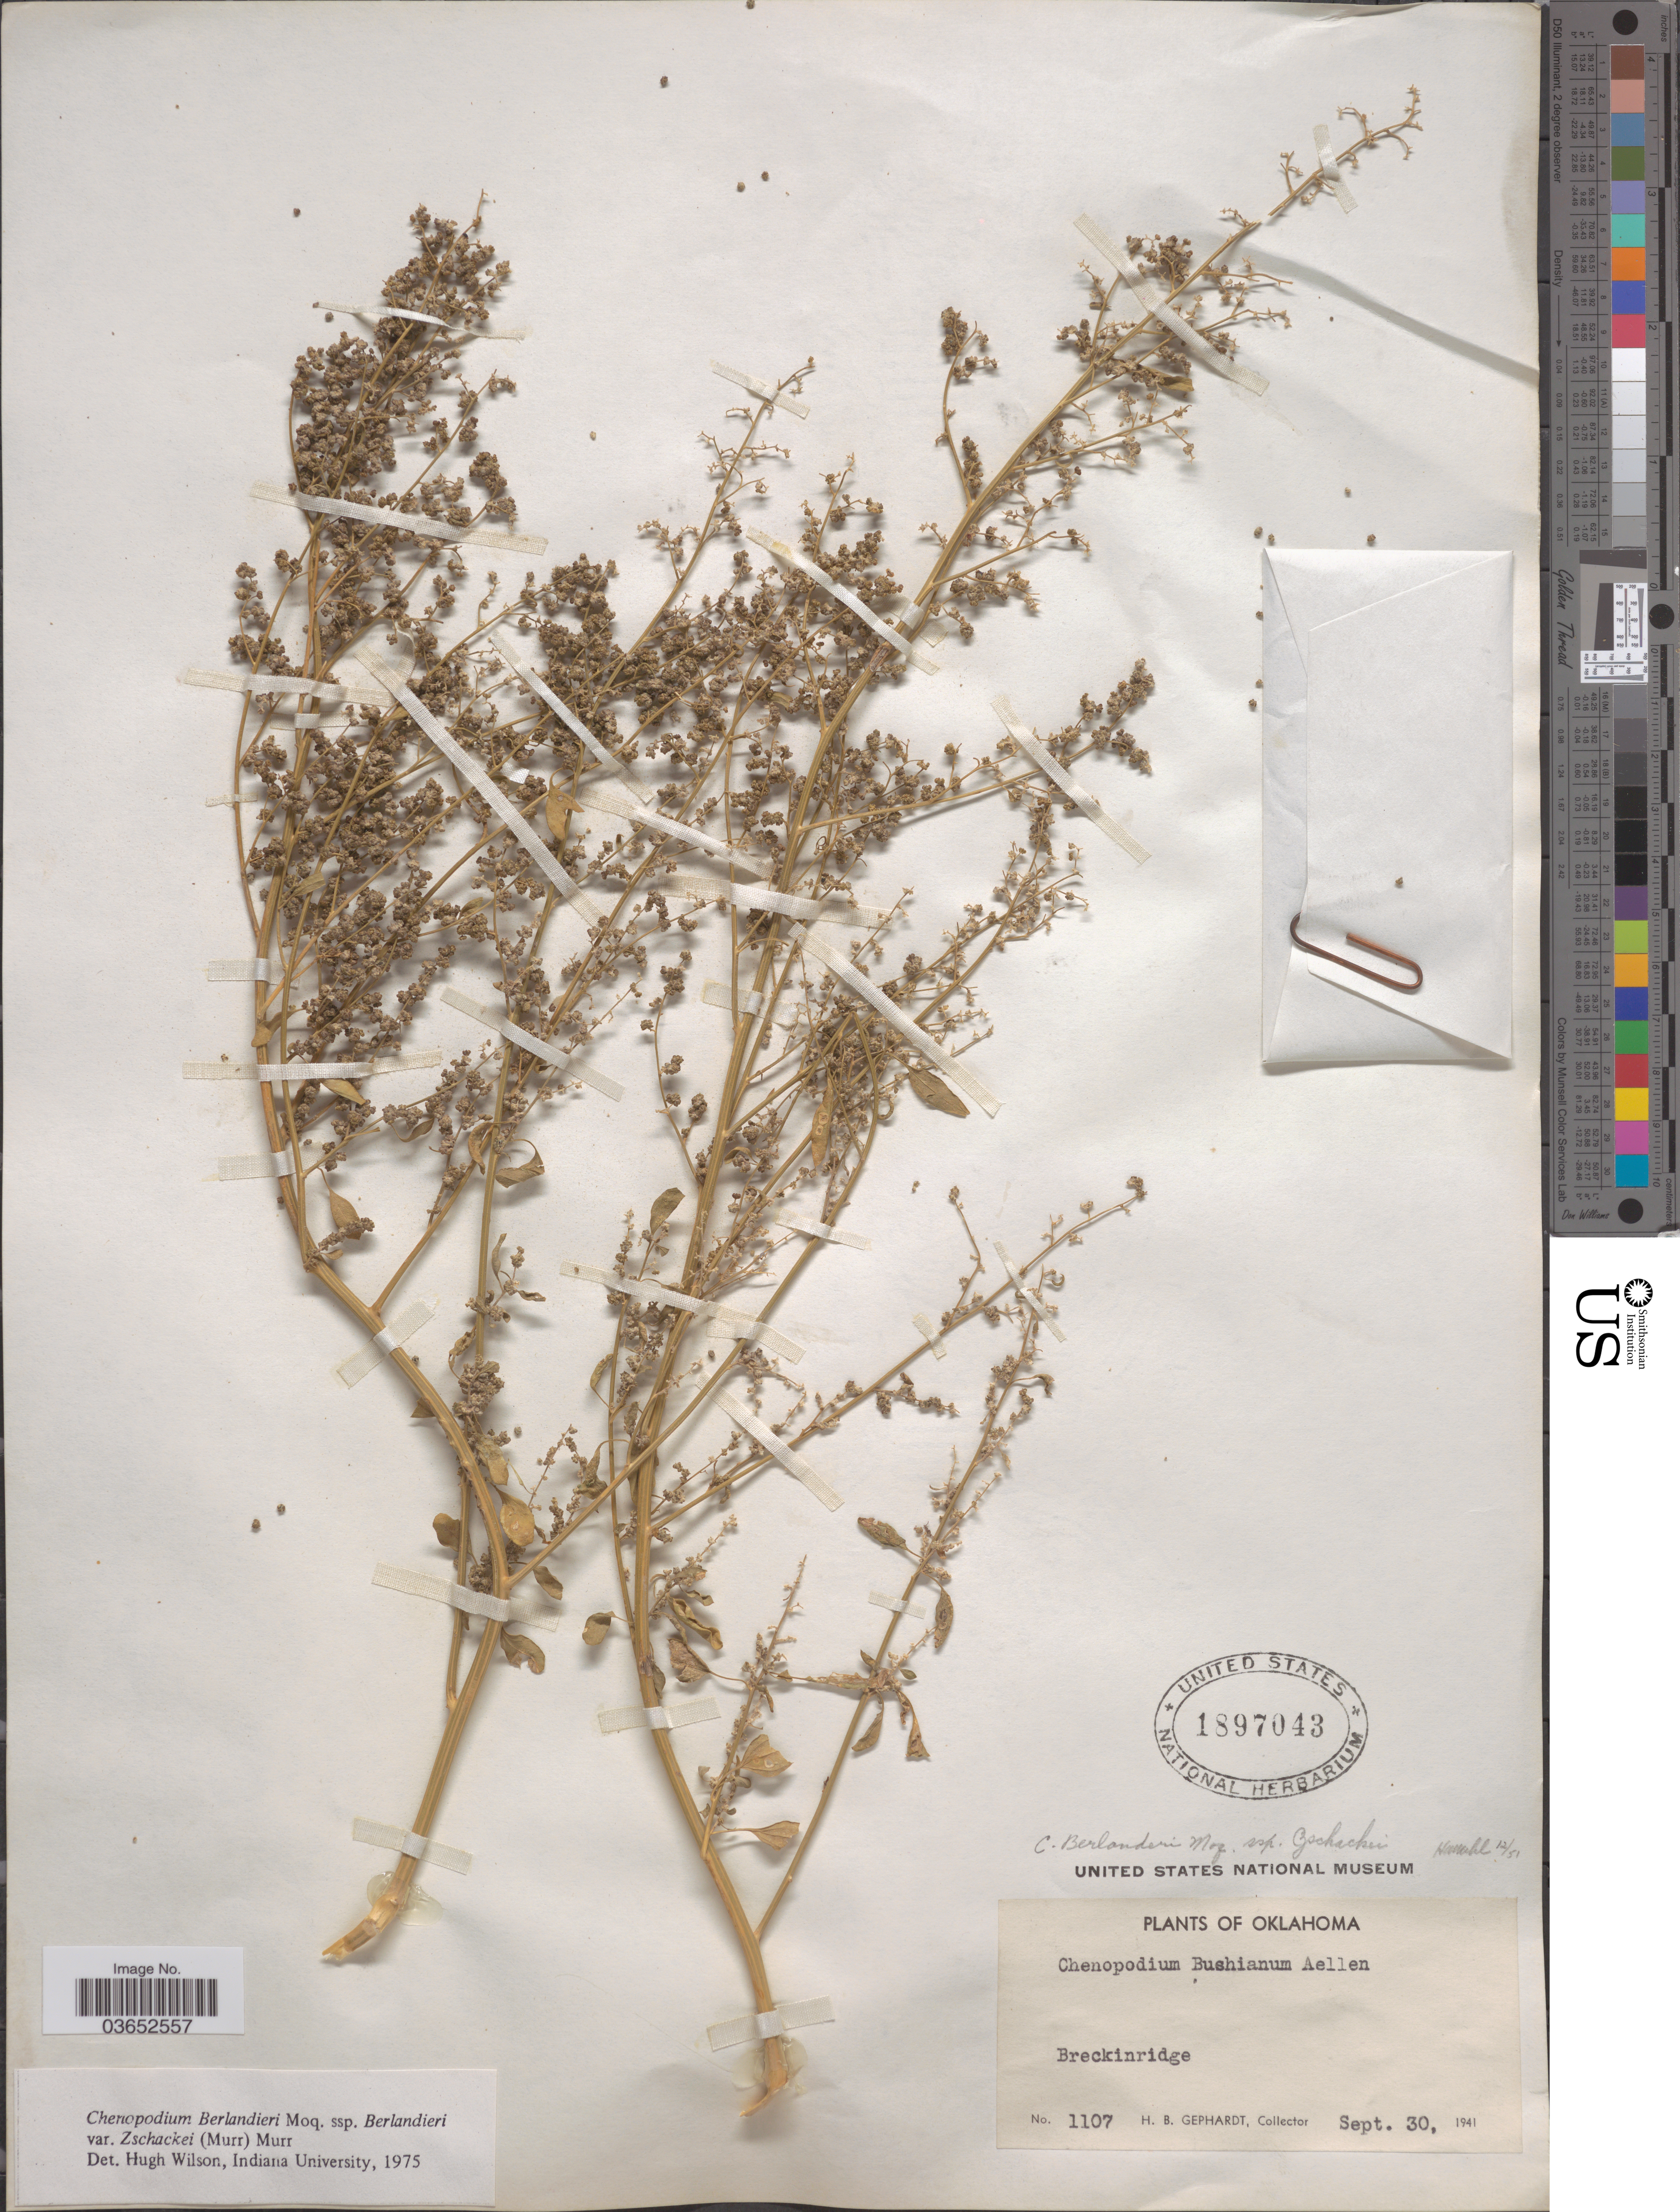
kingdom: Plantae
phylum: Tracheophyta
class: Magnoliopsida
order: Caryophyllales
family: Amaranthaceae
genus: Chenopodium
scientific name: Chenopodium berlandieri var. typicum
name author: A. Ludw. ex Graebn.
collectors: H. Gephardt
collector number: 1107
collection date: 1941-09-30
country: United States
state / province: Oklahoma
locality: Breckinridge.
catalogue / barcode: US 1897043